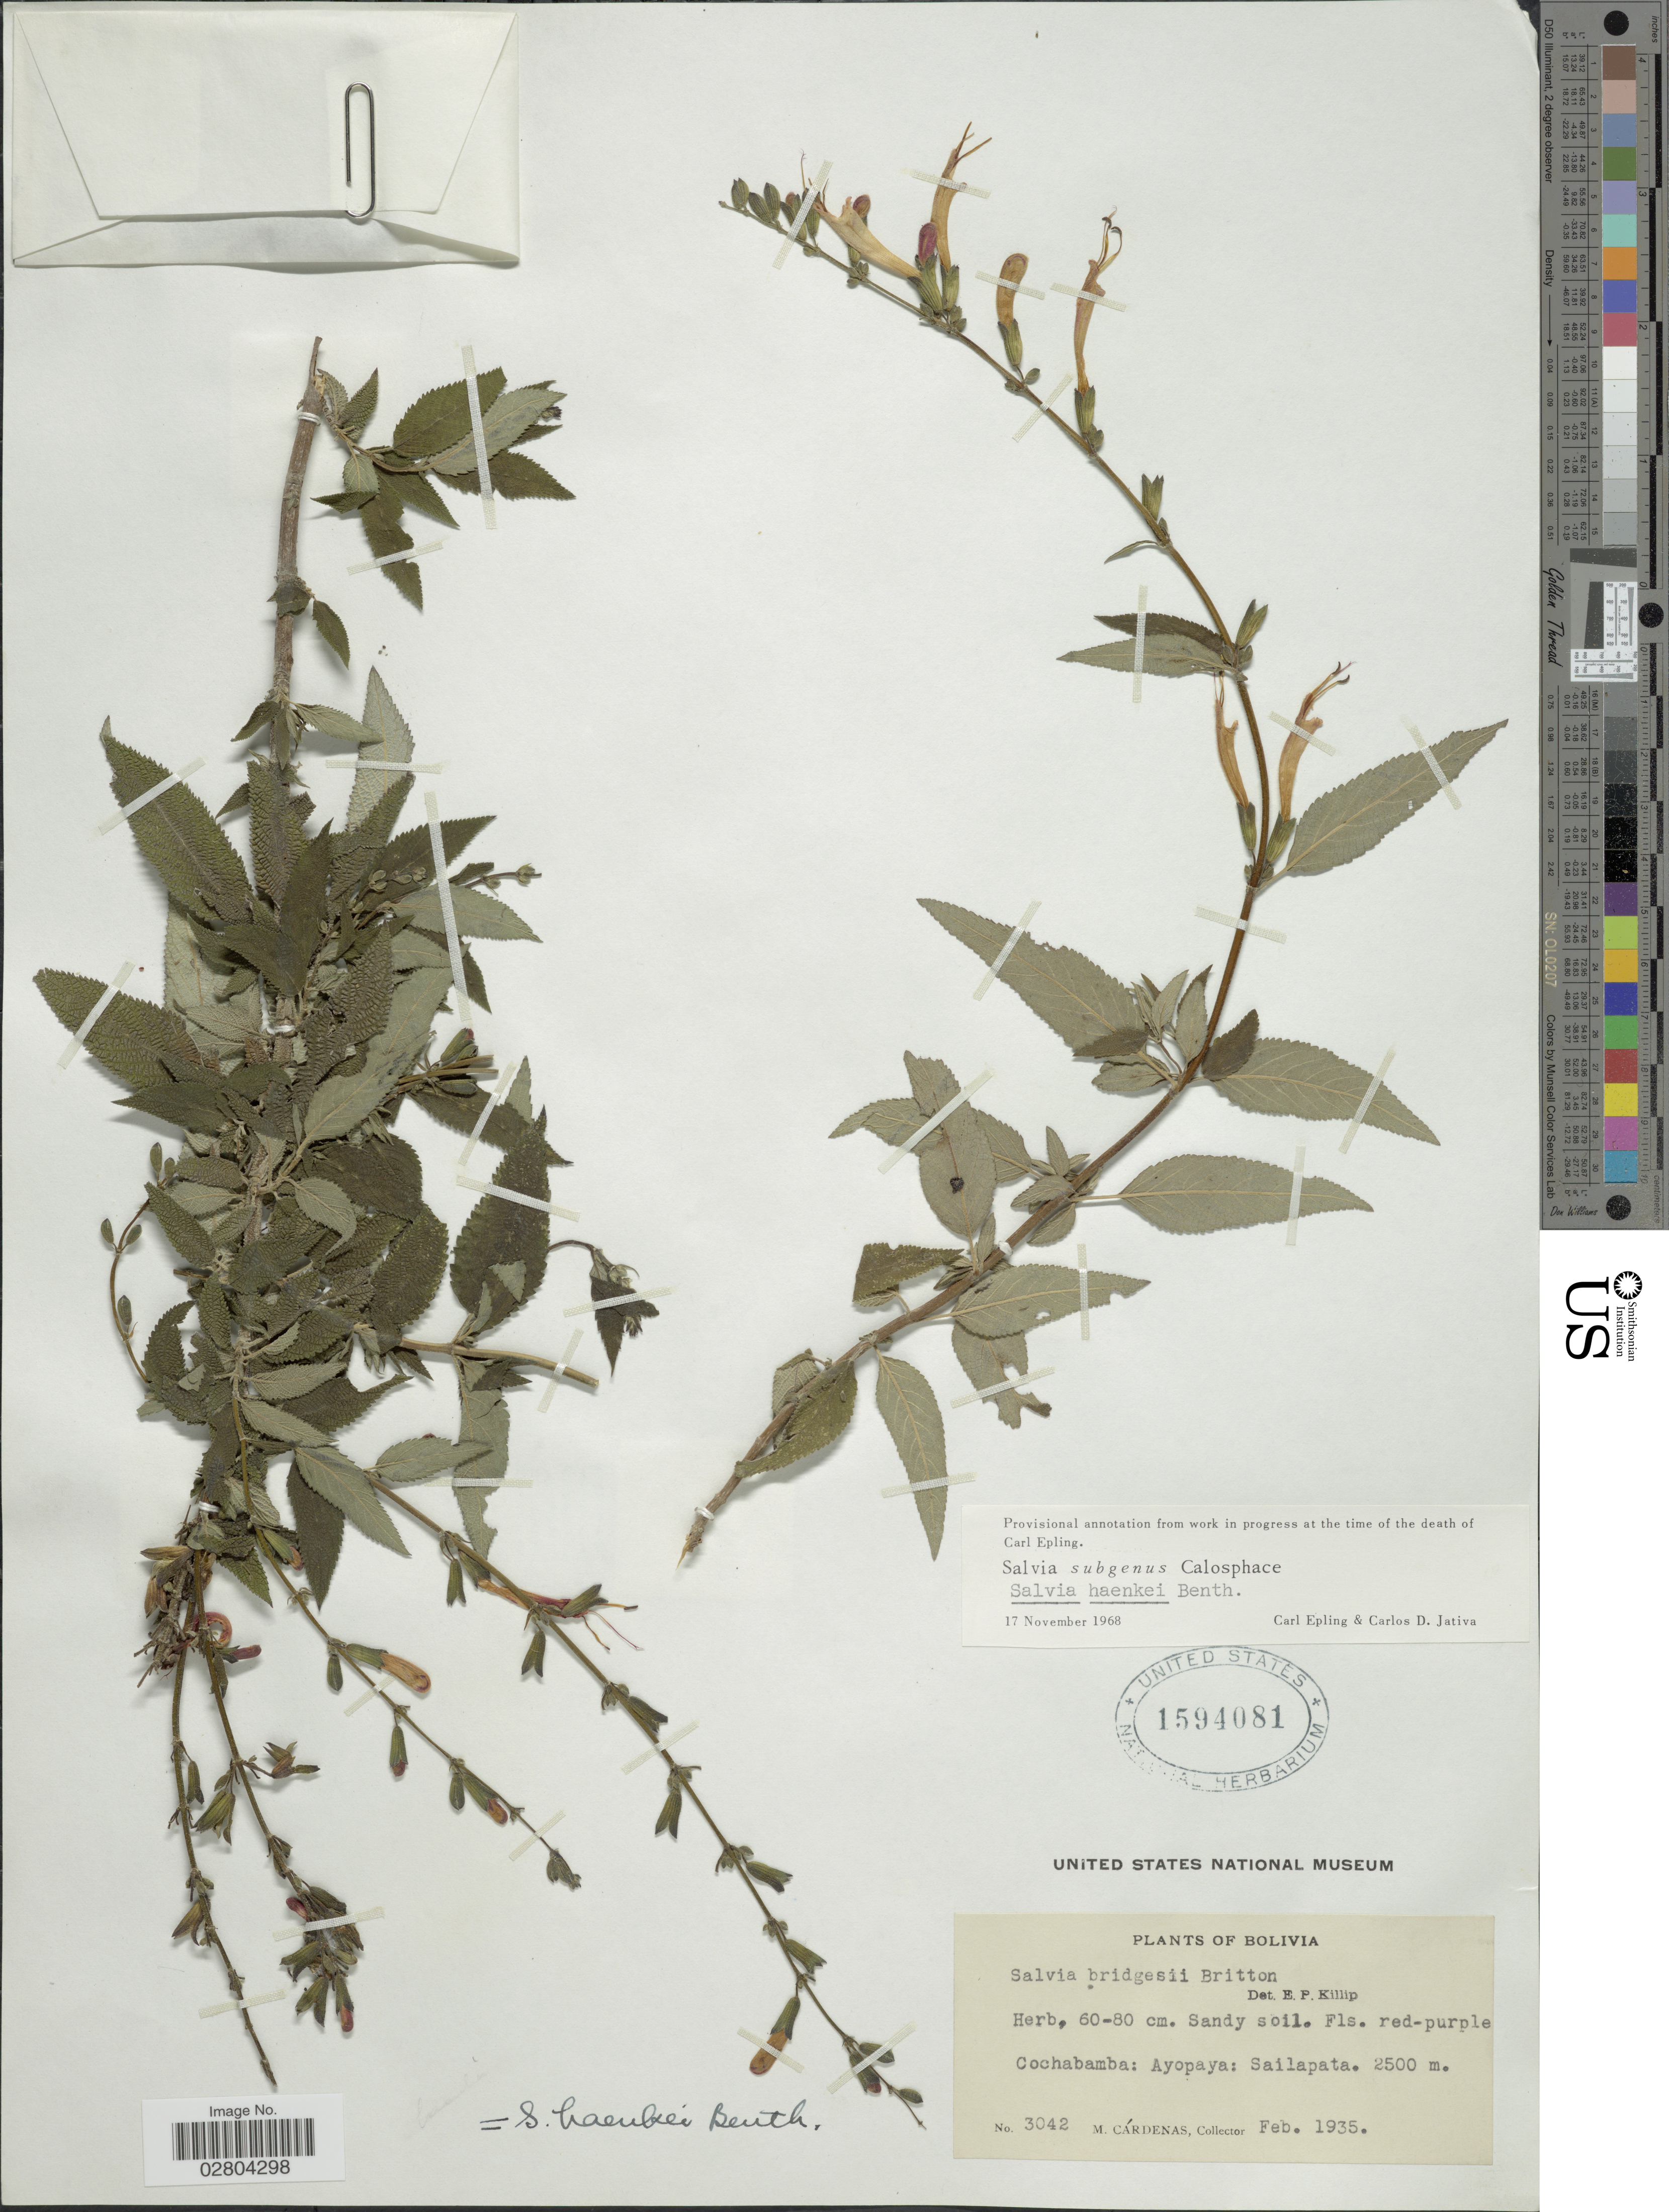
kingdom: Plantae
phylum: Tracheophyta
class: Magnoliopsida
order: Lamiales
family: Lamiaceae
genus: Salvia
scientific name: Salvia haenkei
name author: Benth.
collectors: M. Cárdenas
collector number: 3042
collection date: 1935-02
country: Bolivia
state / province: Cochabamba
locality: Ayopaya: Sailapata.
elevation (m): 2500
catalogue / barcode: US 1594081